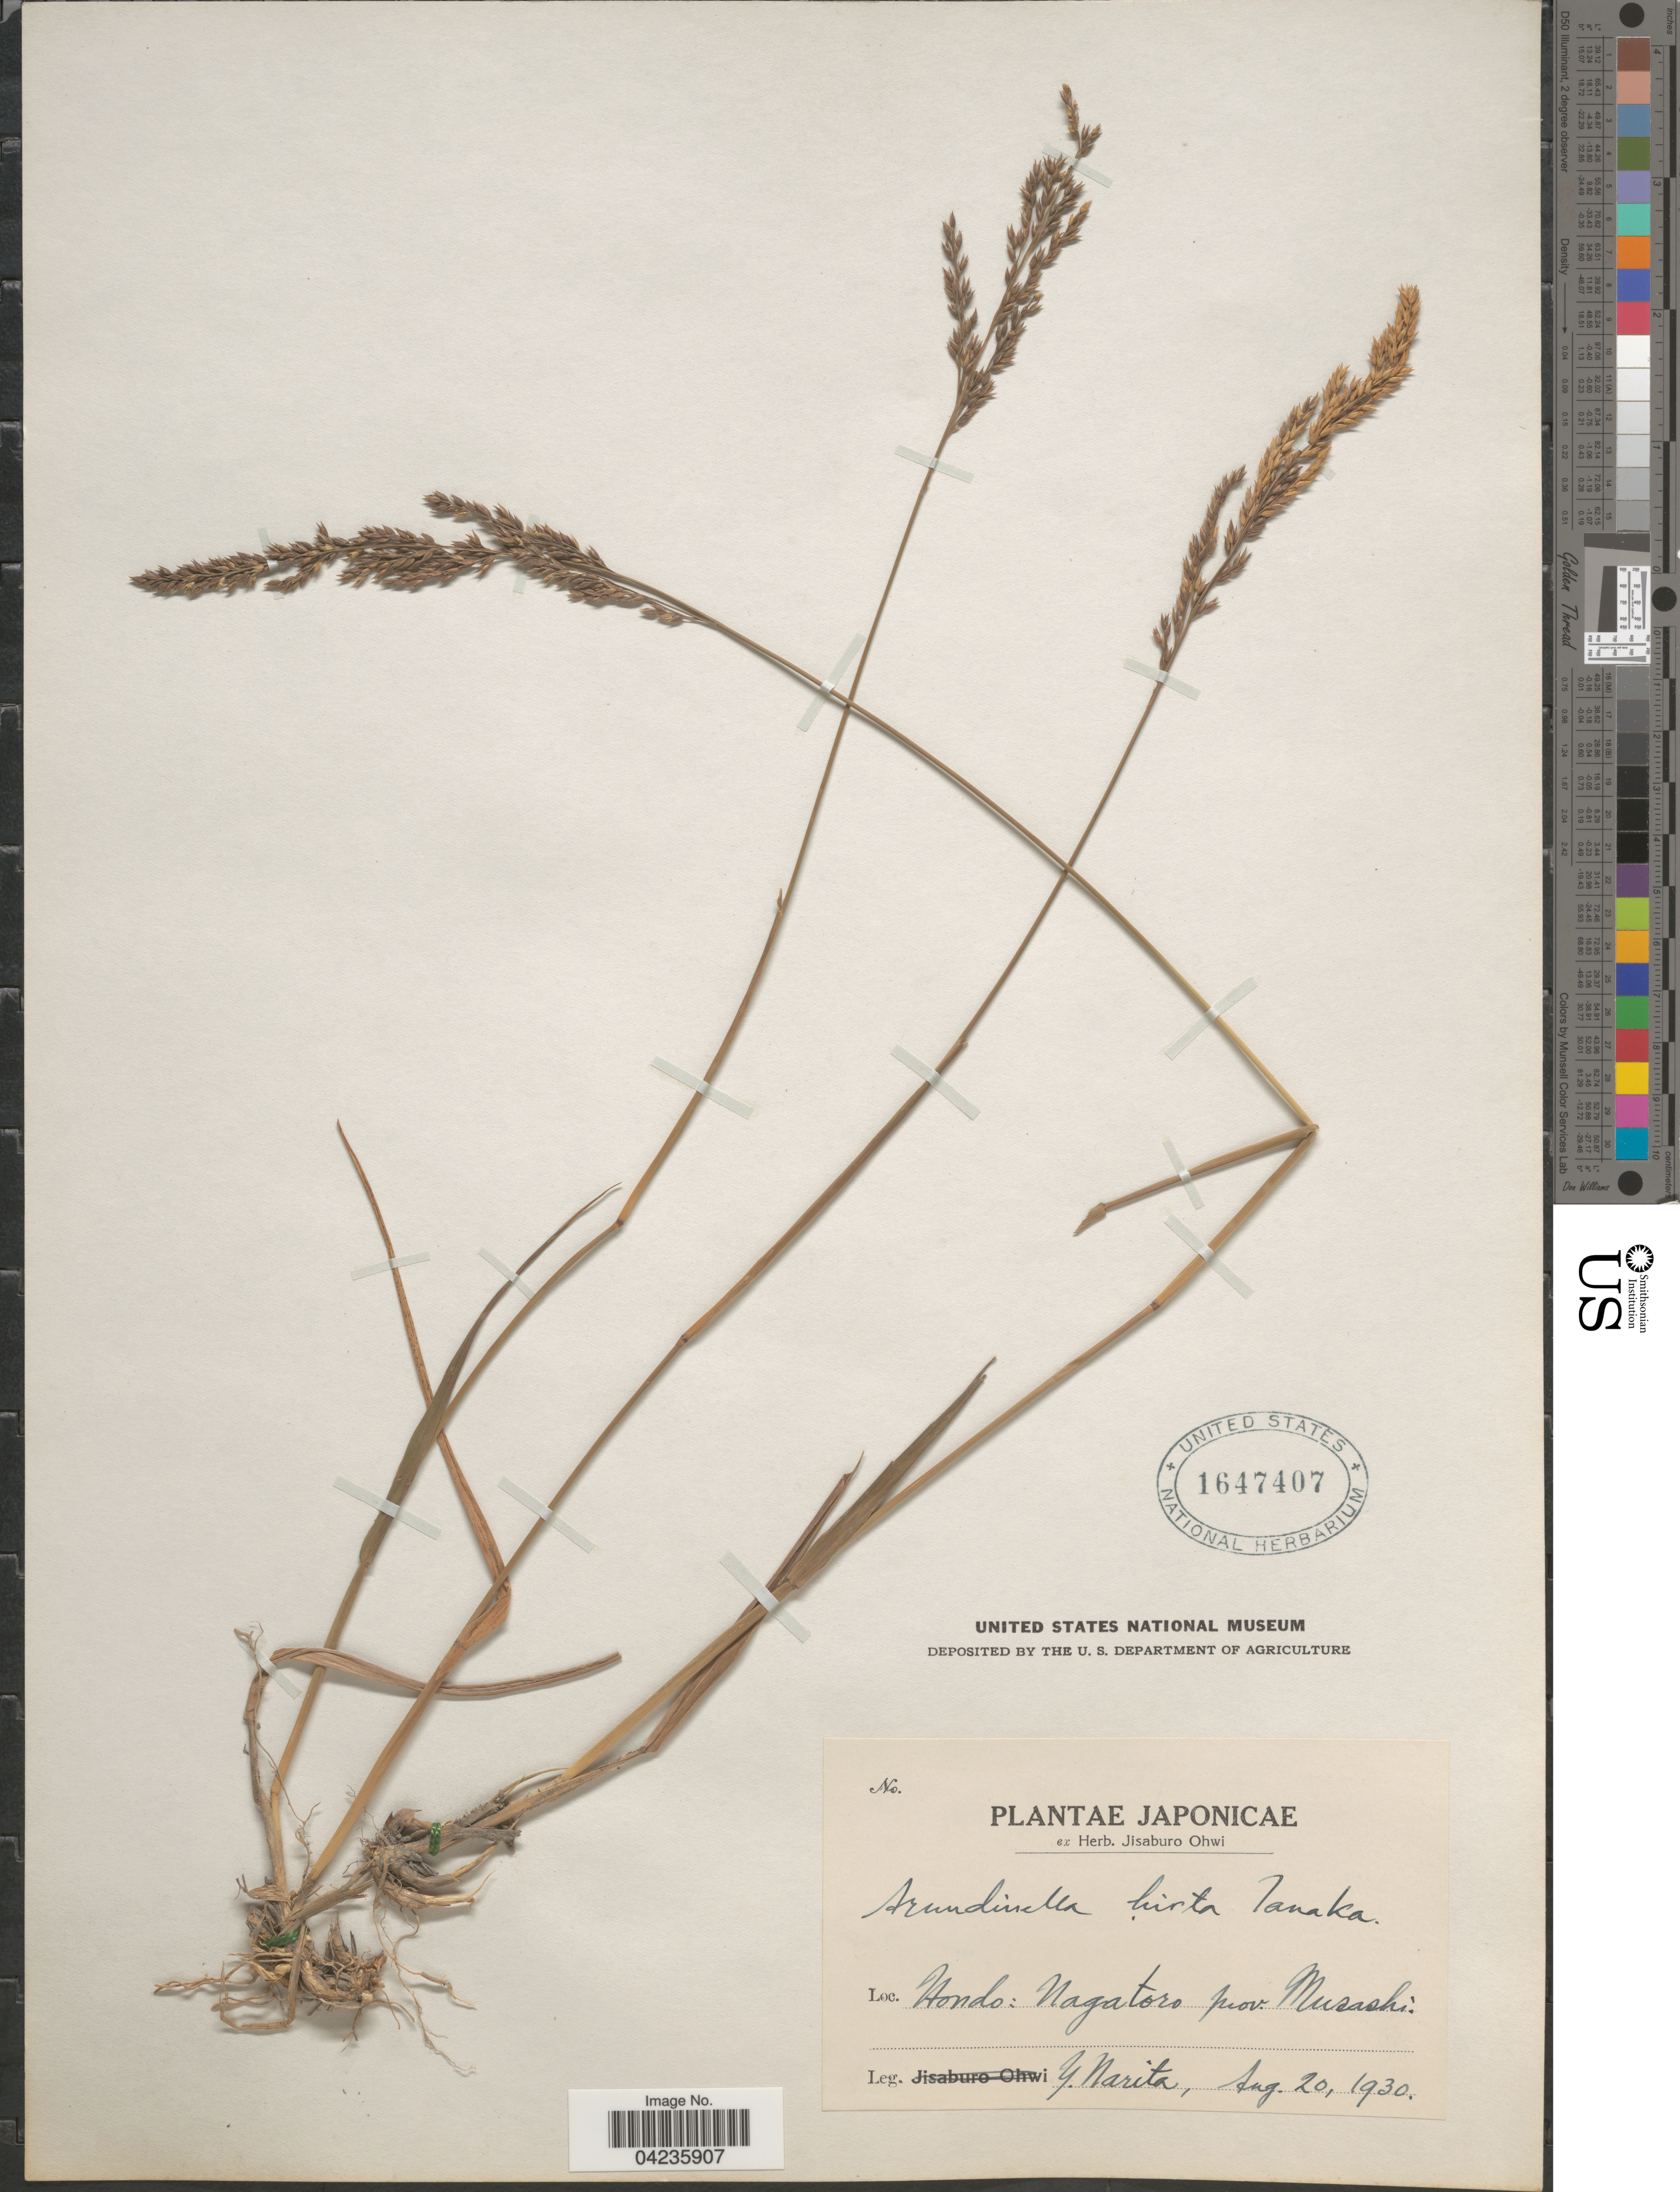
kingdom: Plantae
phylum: Tracheophyta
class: Liliopsida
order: Poales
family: Poaceae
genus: Arundinella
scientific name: Arundinella hirta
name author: (Thunb.) Tanaka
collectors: Y. Narita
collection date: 1930-08-20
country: Japan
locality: Hondo: Nagatoro prov. Musashi.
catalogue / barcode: US 1647407